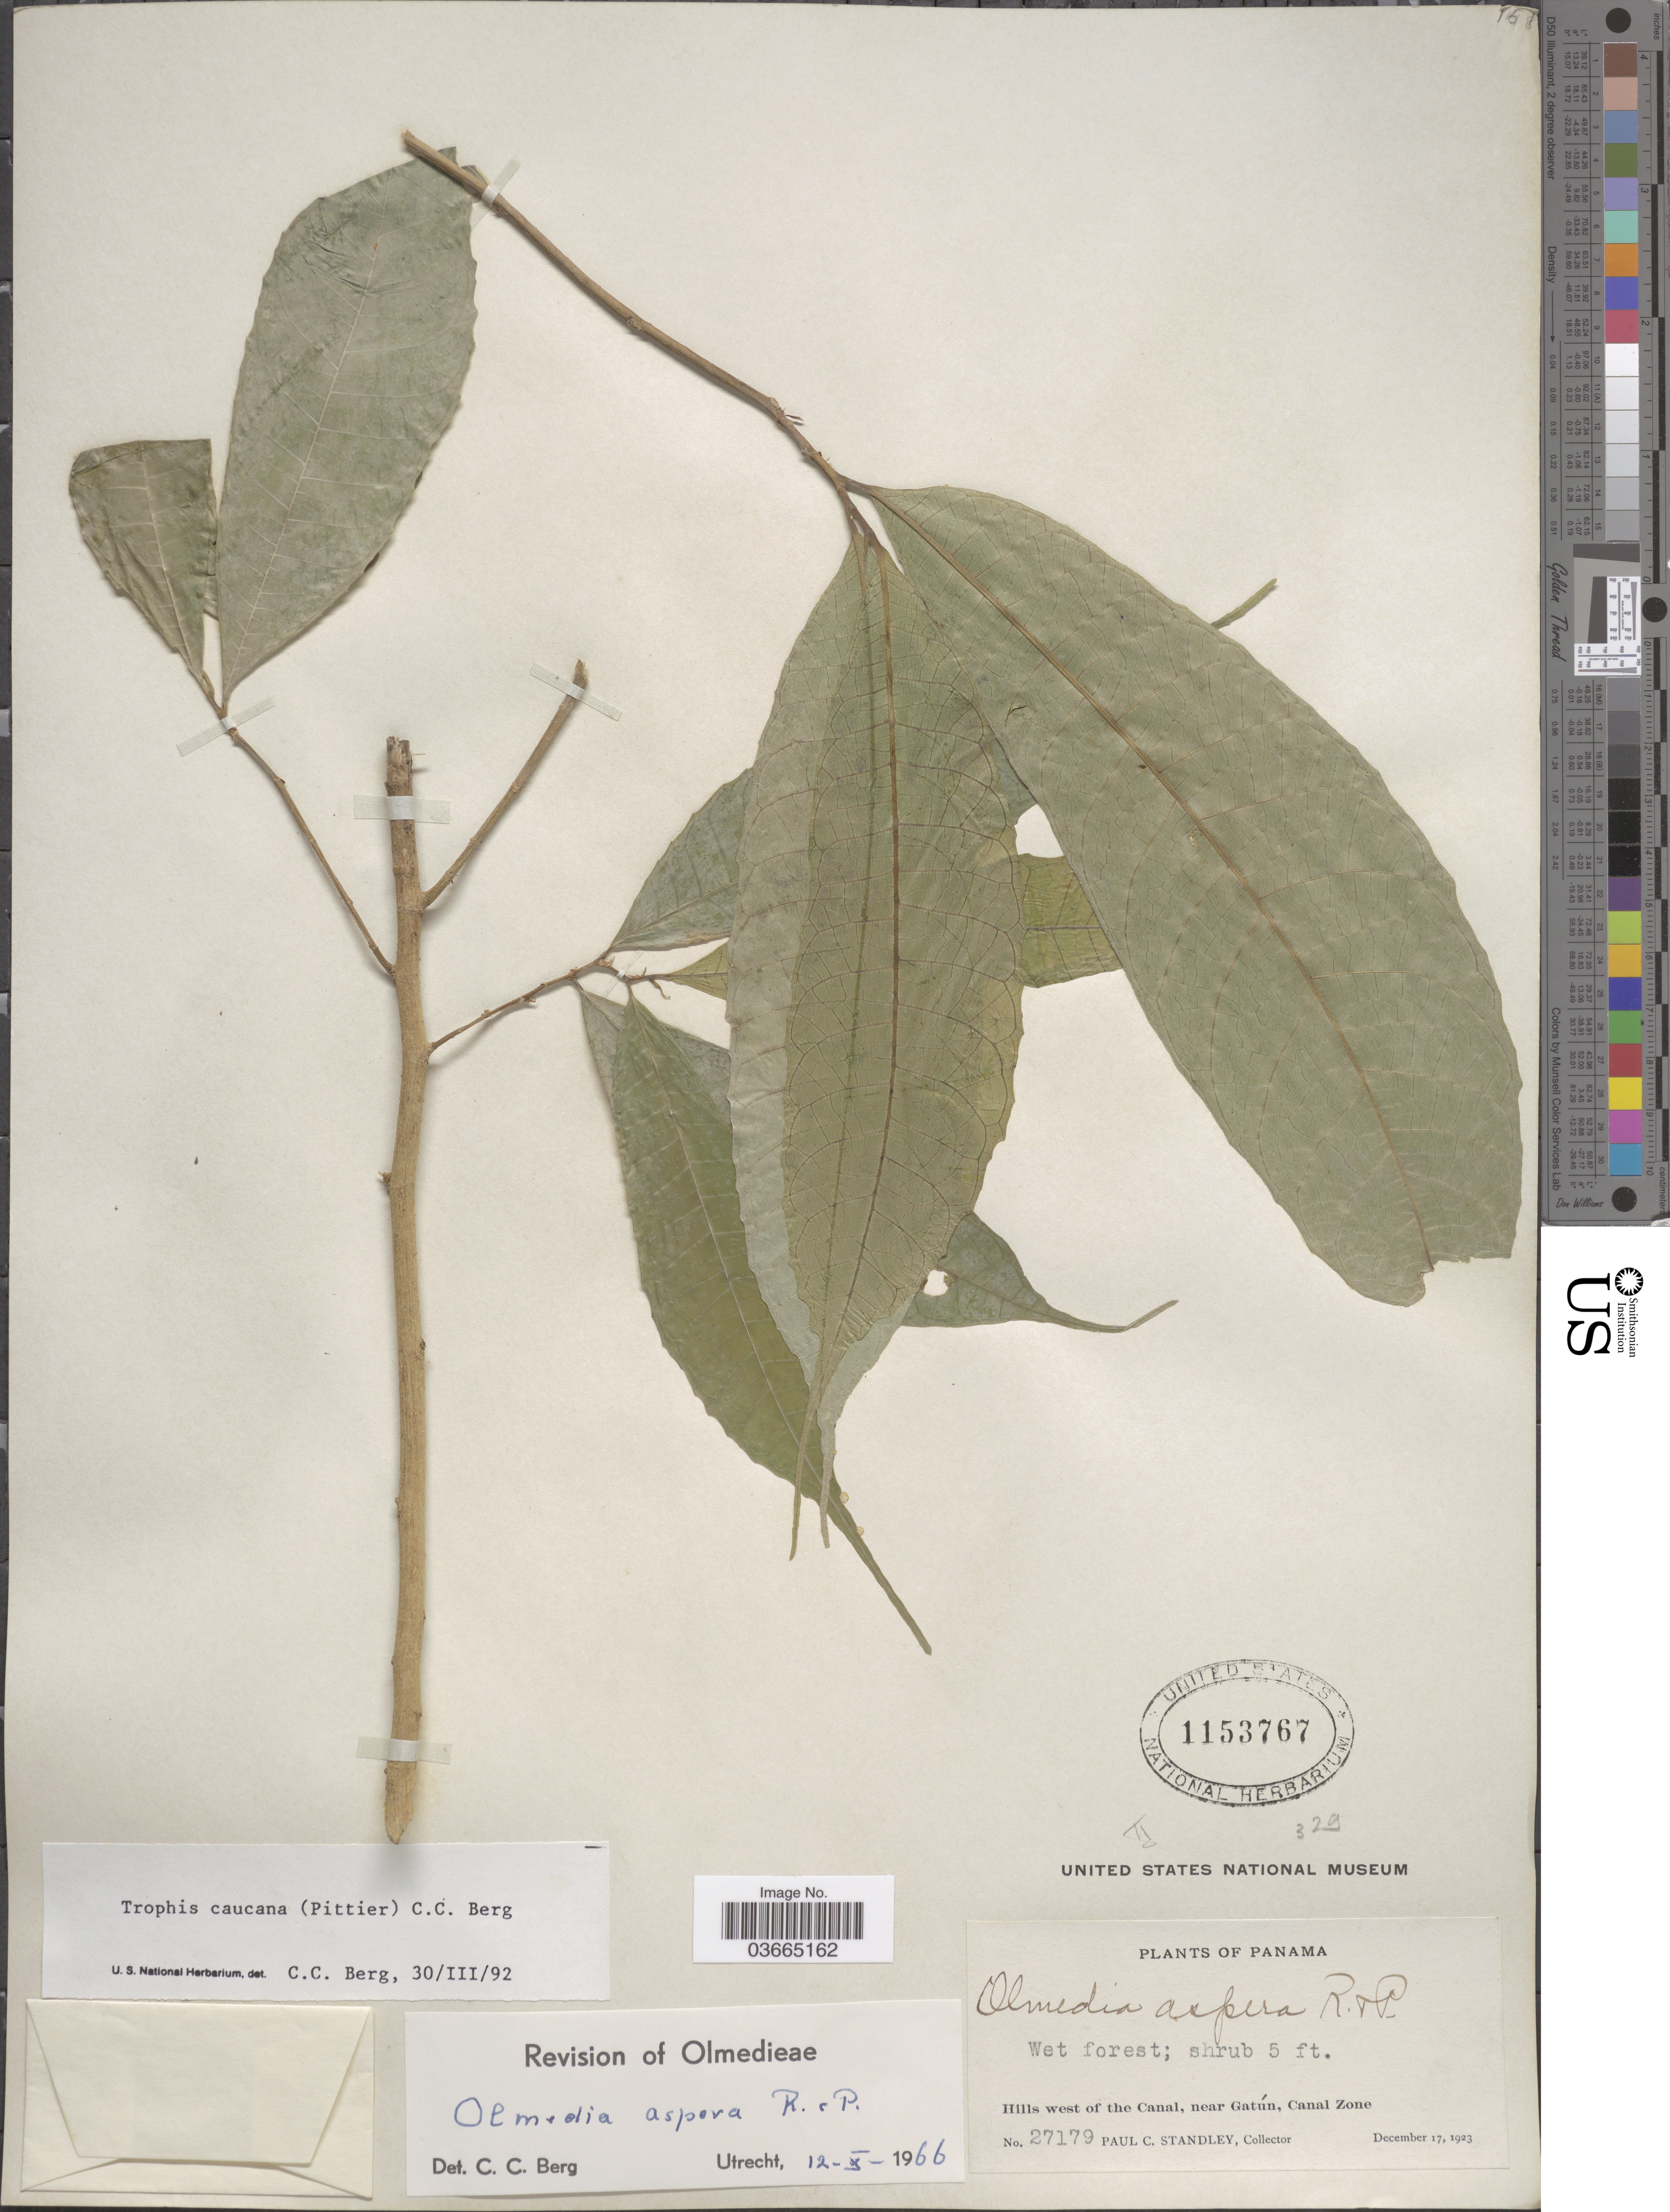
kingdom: Plantae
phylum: Tracheophyta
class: Magnoliopsida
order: Rosales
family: Moraceae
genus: Olmedia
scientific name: Olmedia aspera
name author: Ruiz & Pav.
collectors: P. C. Standley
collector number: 27179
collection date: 1923-12-17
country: Panama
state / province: Colón / Panamá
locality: Hills west of the Canal, near Gatún, Canal Zone.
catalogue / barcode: US 1153767